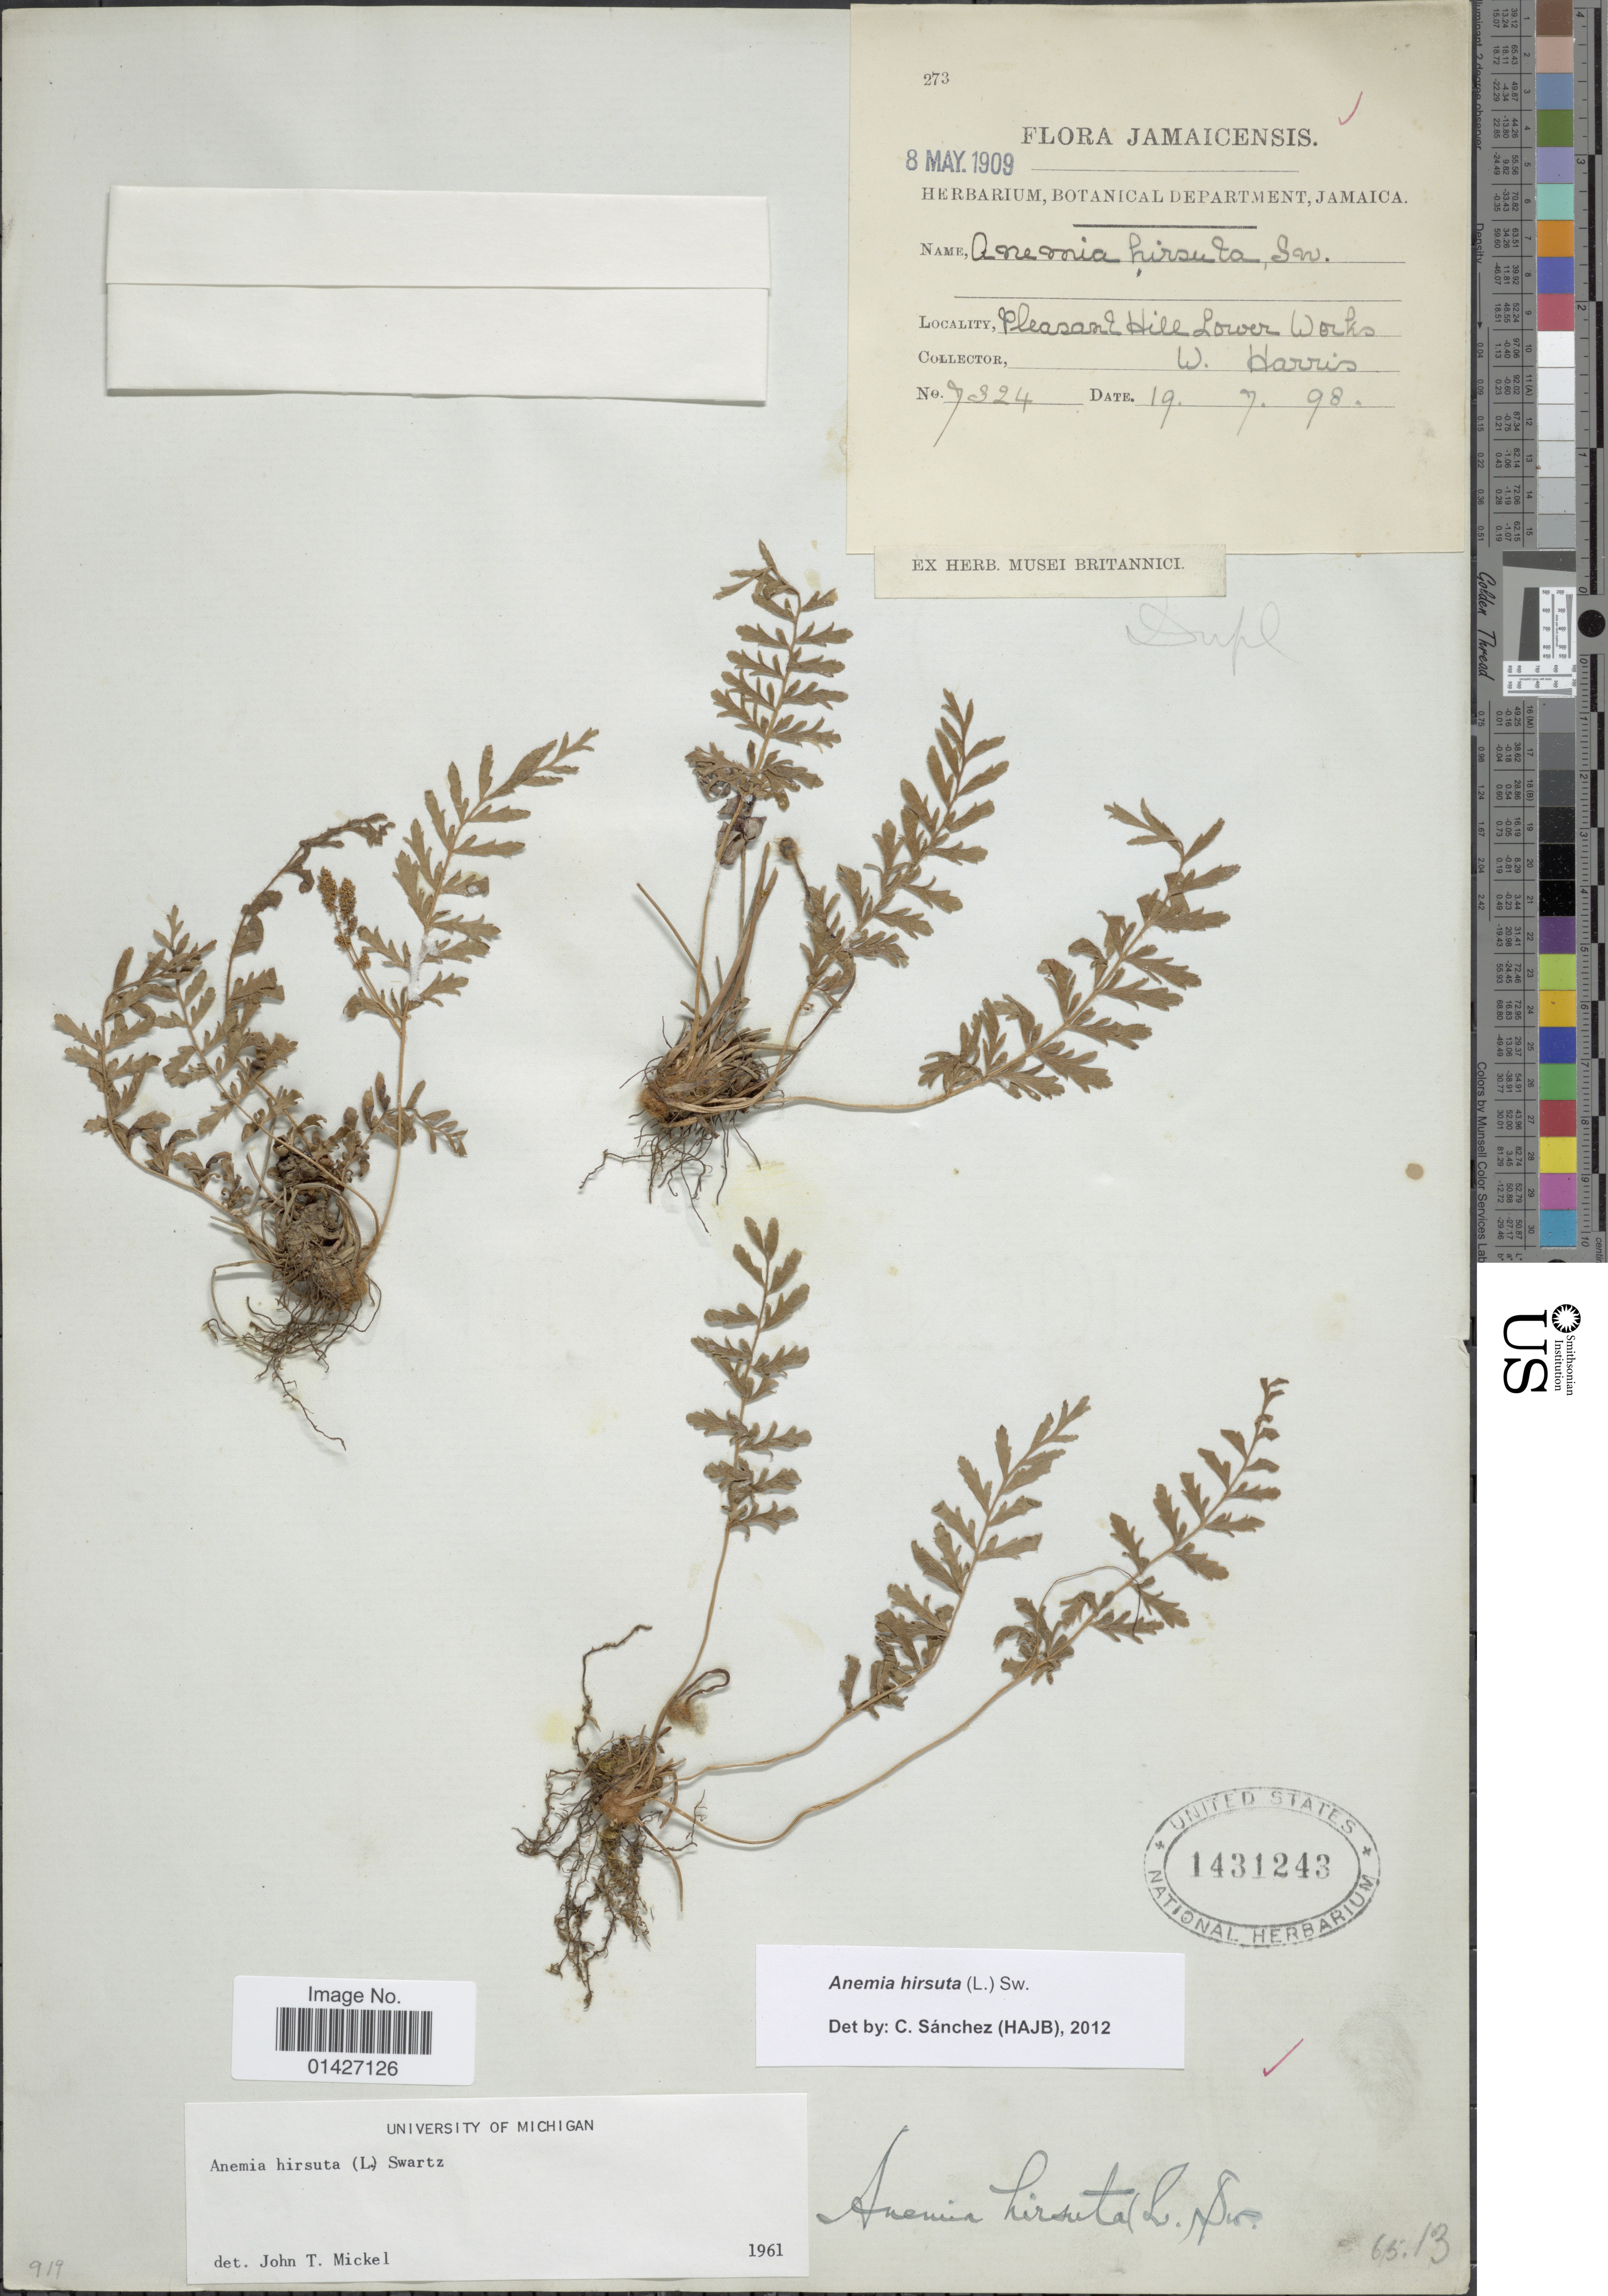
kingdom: Plantae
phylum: Tracheophyta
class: Polypodiopsida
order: Schizaeales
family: Anemiaceae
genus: Anemia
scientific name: Anemia hirsuta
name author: (L.) Sw.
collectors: W. Harris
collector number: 7324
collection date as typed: Transcribed d/m/y: 19/7/98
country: Jamaica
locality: Pleasant Hill Lower Works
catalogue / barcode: US 1431243